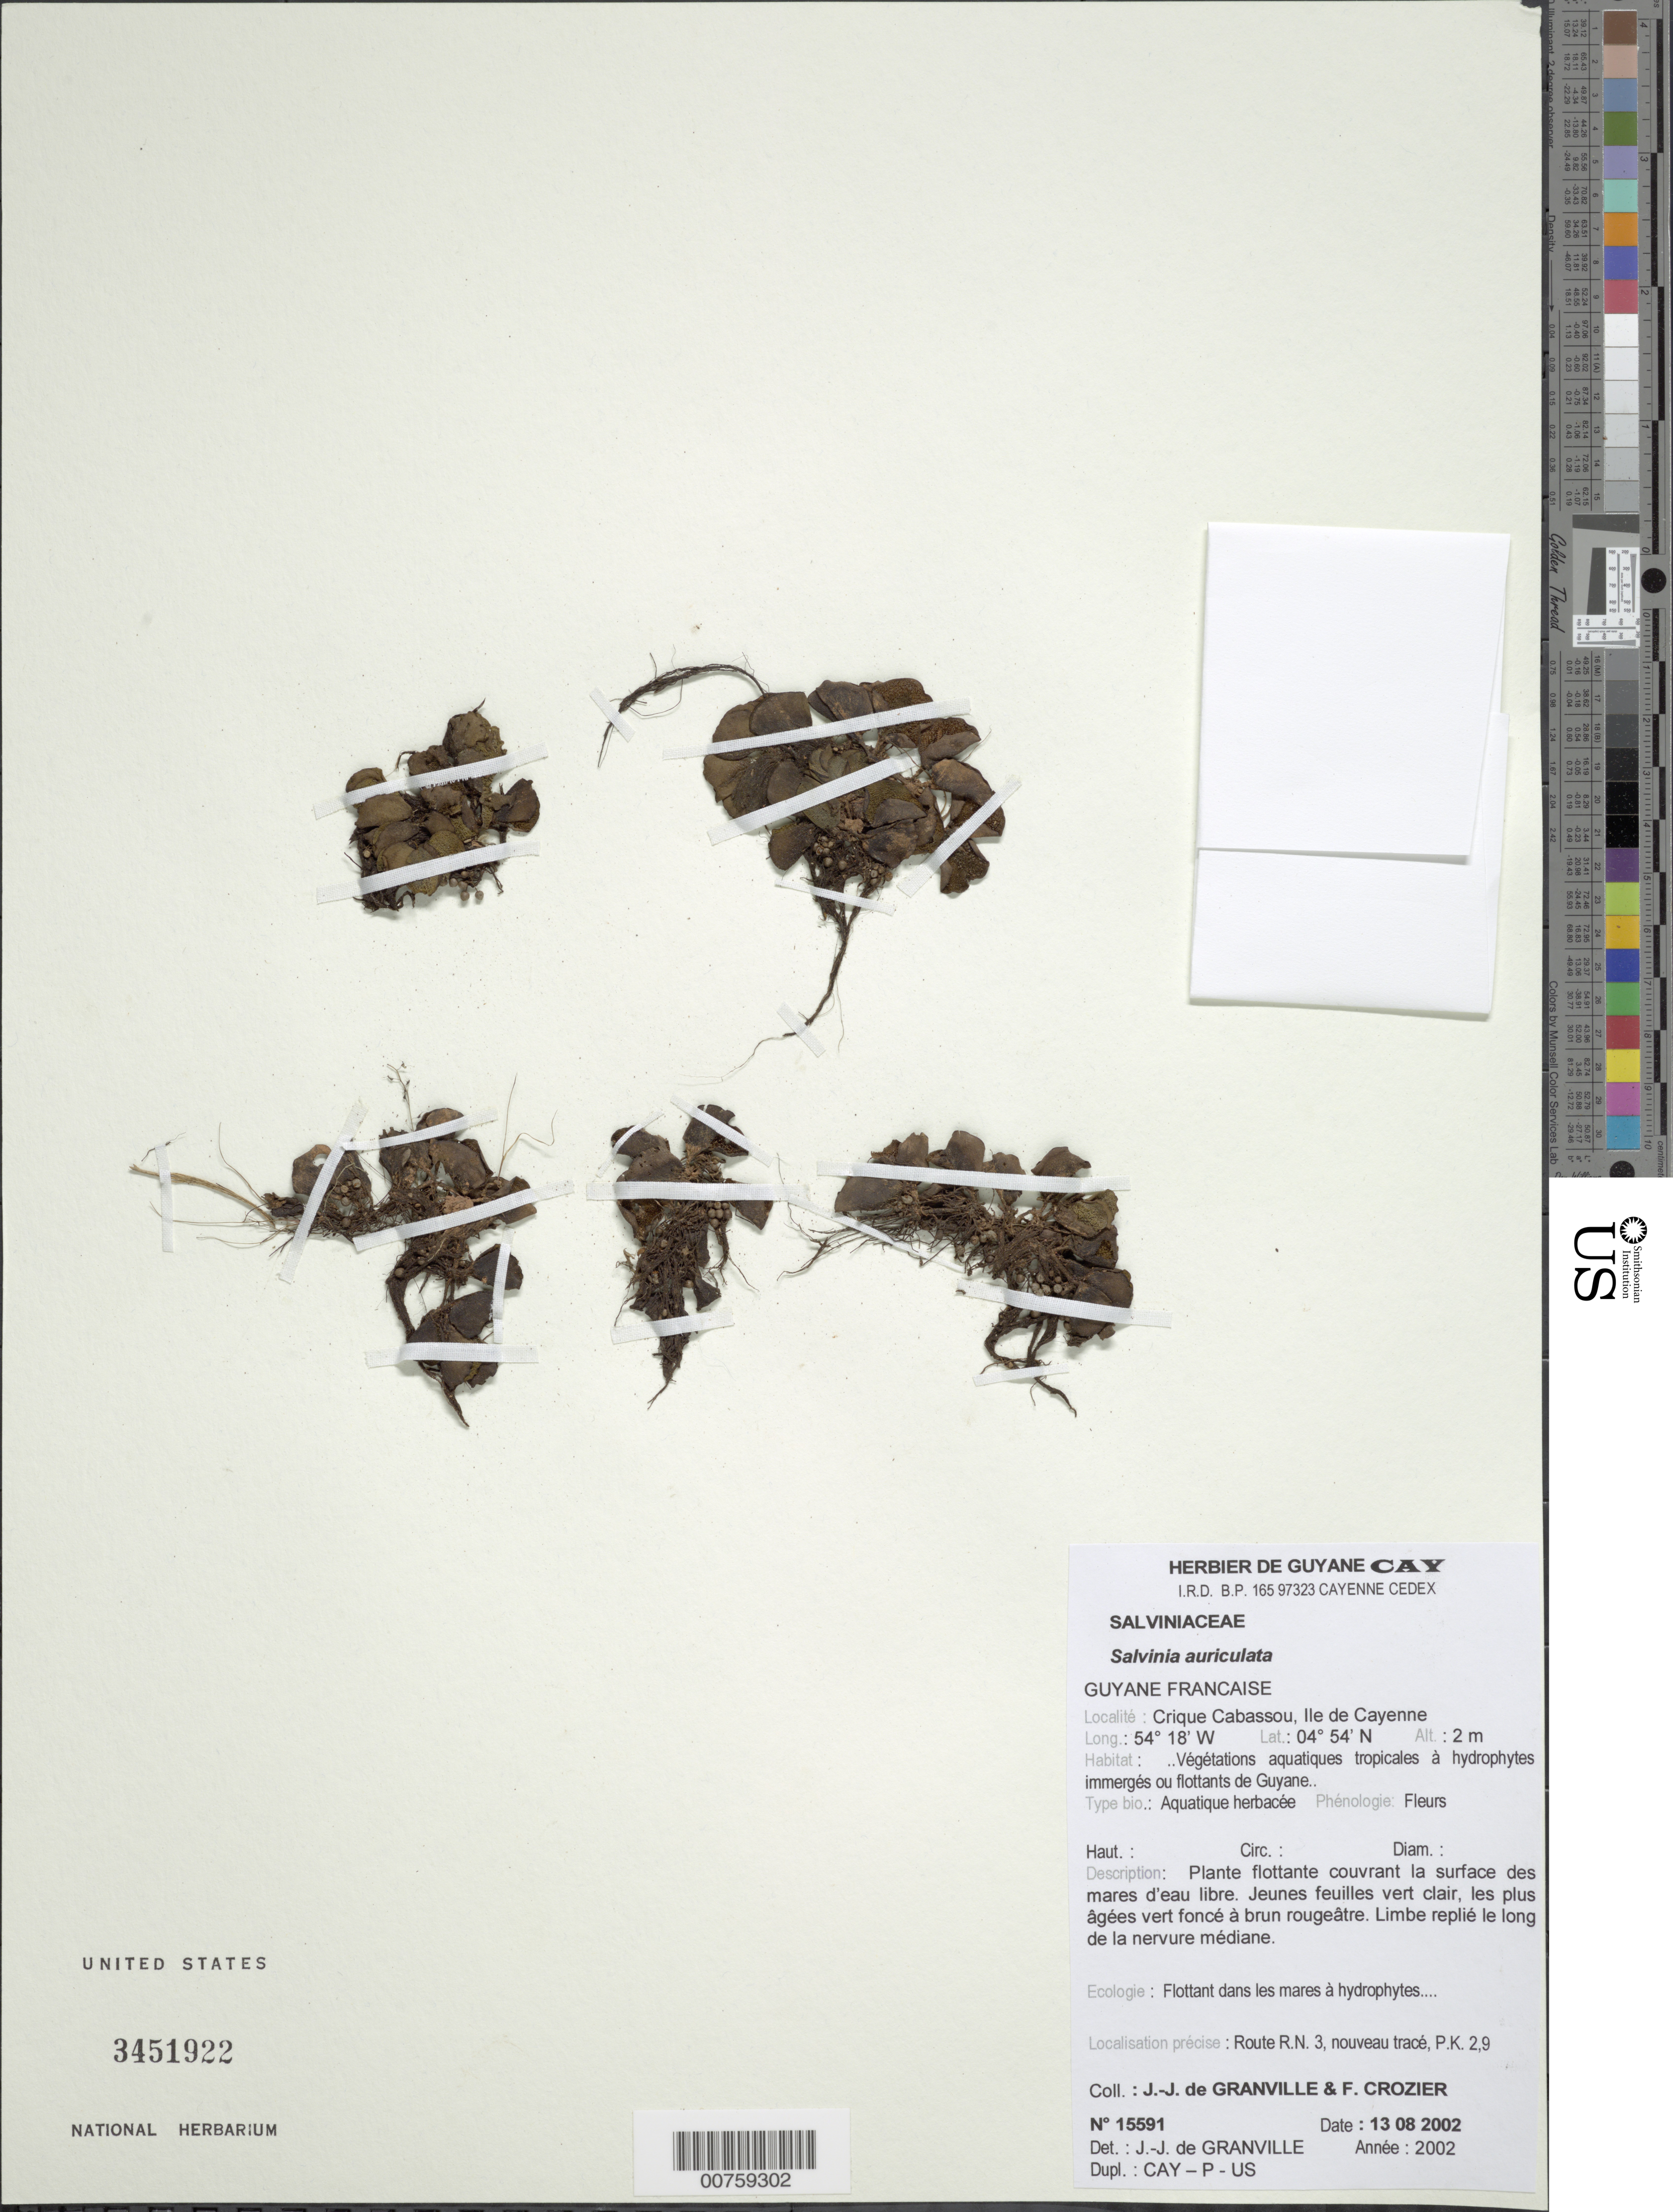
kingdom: Plantae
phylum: Tracheophyta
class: Polypodiopsida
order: Salviniales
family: Salviniaceae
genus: Salvinia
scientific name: Salvinia auriculata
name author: Aubl.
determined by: Granville, J. J. de, (CAY), Institut de Recherche pour le Developpement (IRD) (FRENCH GUIANA)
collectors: J.-J. de Granville & F. Crozier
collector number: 15591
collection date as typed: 13-Aug-02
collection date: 2002-08-13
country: French Guiana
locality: Crique Cabassou, Ile de Cayenne, Route R.N. 3, nouveau trace, PK 2.9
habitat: Vegetation aquatiques tropicales a hydrophytes immerges ou flottants de Buyane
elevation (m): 2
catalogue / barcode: US 3451922